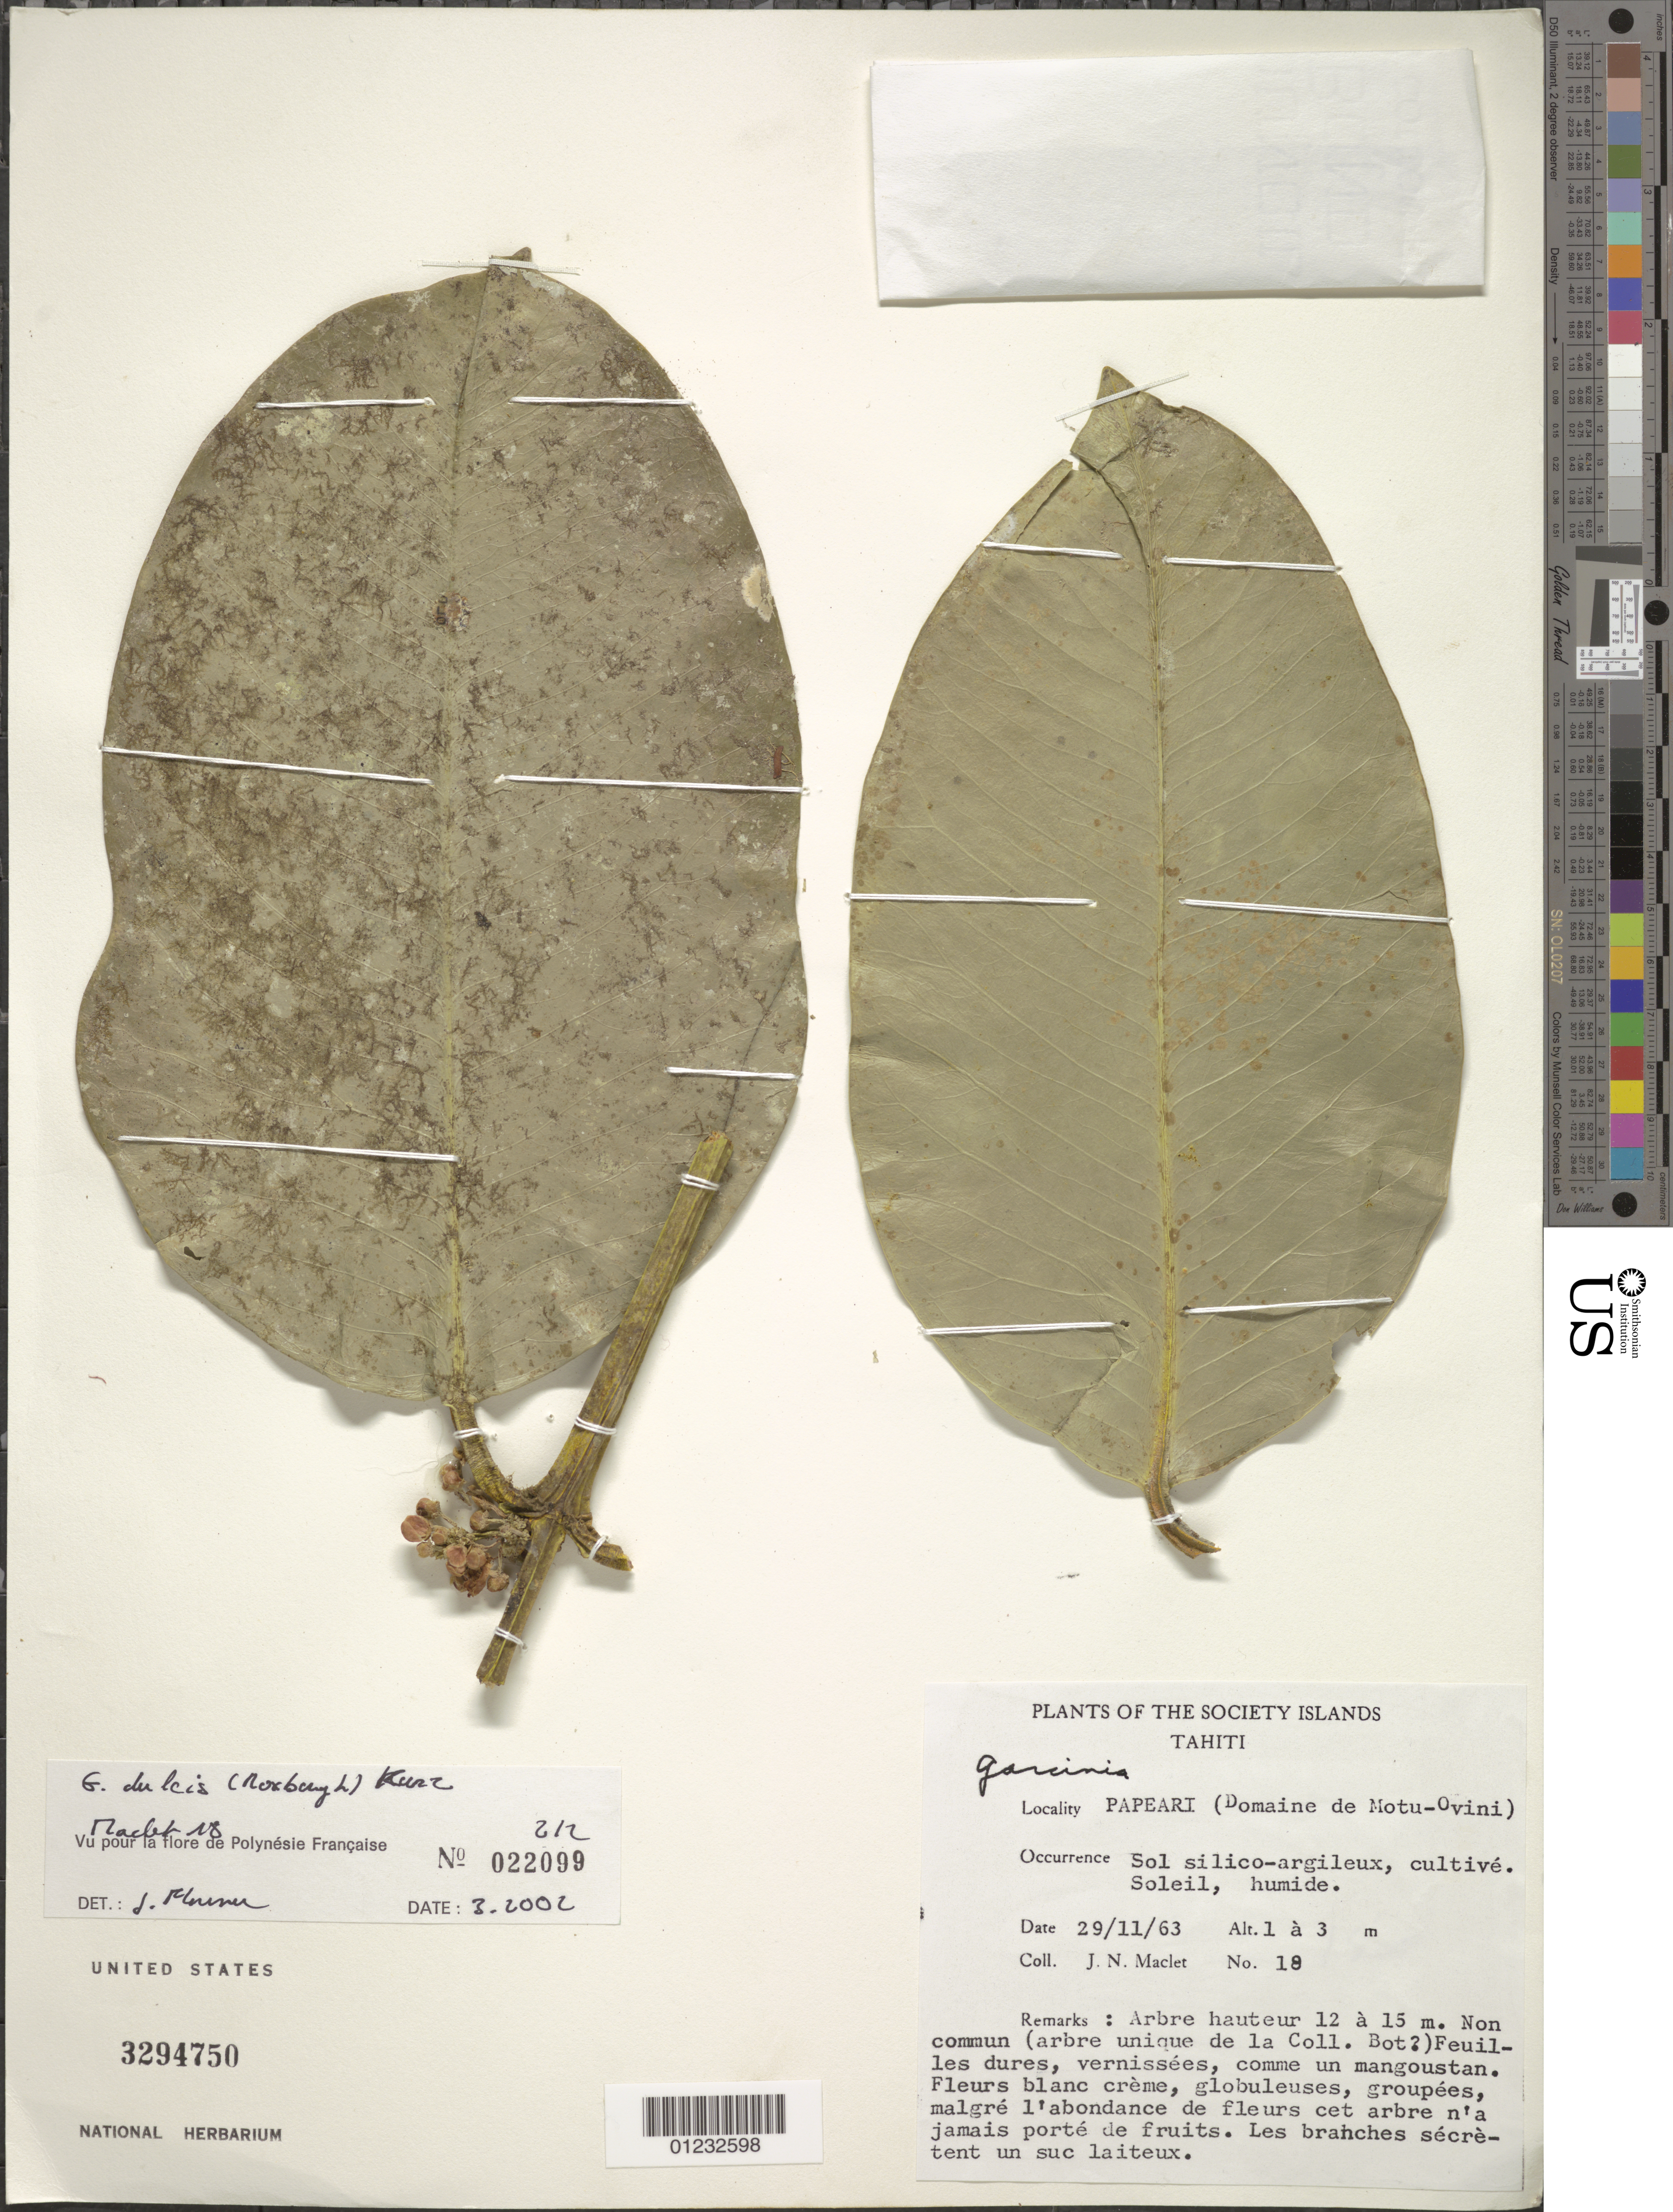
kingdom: Plantae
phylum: Tracheophyta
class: Magnoliopsida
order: Malpighiales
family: Clusiaceae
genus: Garcinia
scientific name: Garcinia dulcis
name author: (Roxb.) Kurz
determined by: Florence, J.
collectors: J. Maclet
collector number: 18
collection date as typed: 29 Nov 1963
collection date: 1963-11-29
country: French Polynesia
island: Tahiti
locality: Papeari (Domaine Motu-Ovini) [Society Is.]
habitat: Soleil, humide.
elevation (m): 1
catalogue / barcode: US 3294750